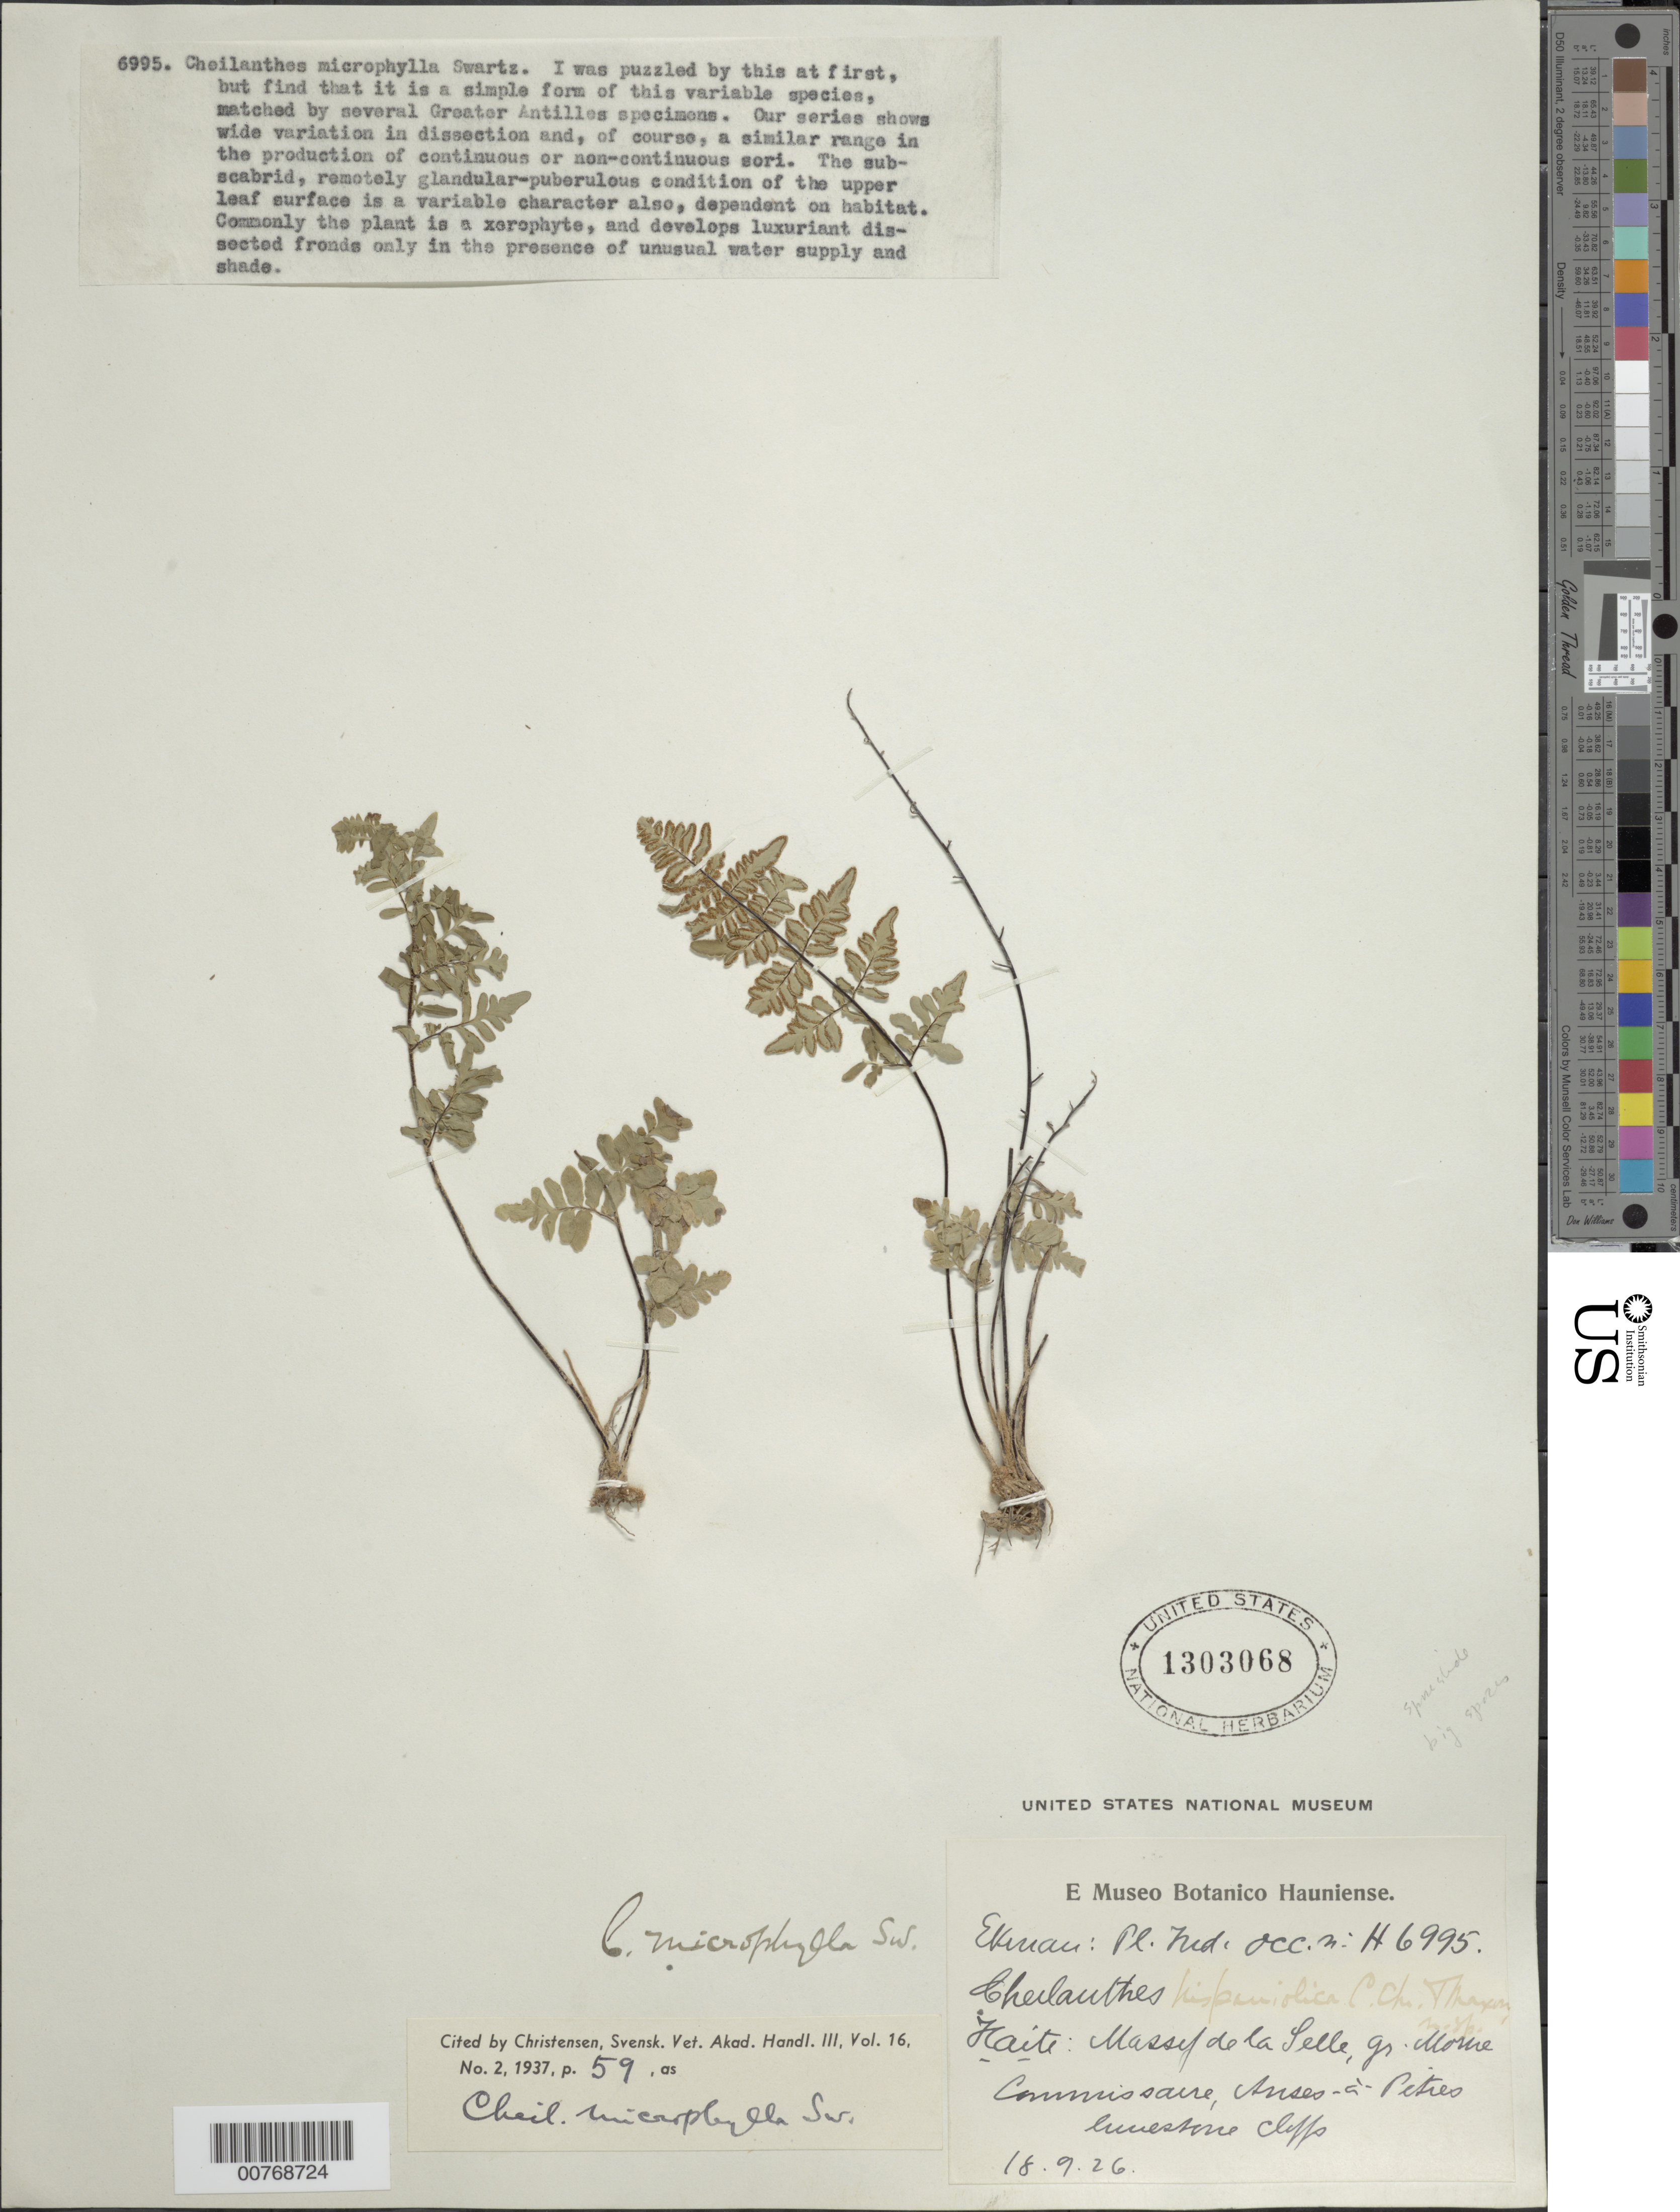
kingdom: Plantae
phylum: Tracheophyta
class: Polypodiopsida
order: Polypodiales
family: Pteridaceae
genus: Myriopteris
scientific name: Myriopteris microphylla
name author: (Sw.) Grusz & Windham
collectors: E. L. Ekman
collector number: H 6995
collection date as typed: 18 Sep 1926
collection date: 1926-09-18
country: Haiti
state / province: Ouest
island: Hispaniola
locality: Massif de la Selle, gr. Morne des Commissaires, Anse-a- Petres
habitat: Limestone cliff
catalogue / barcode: US 1303068